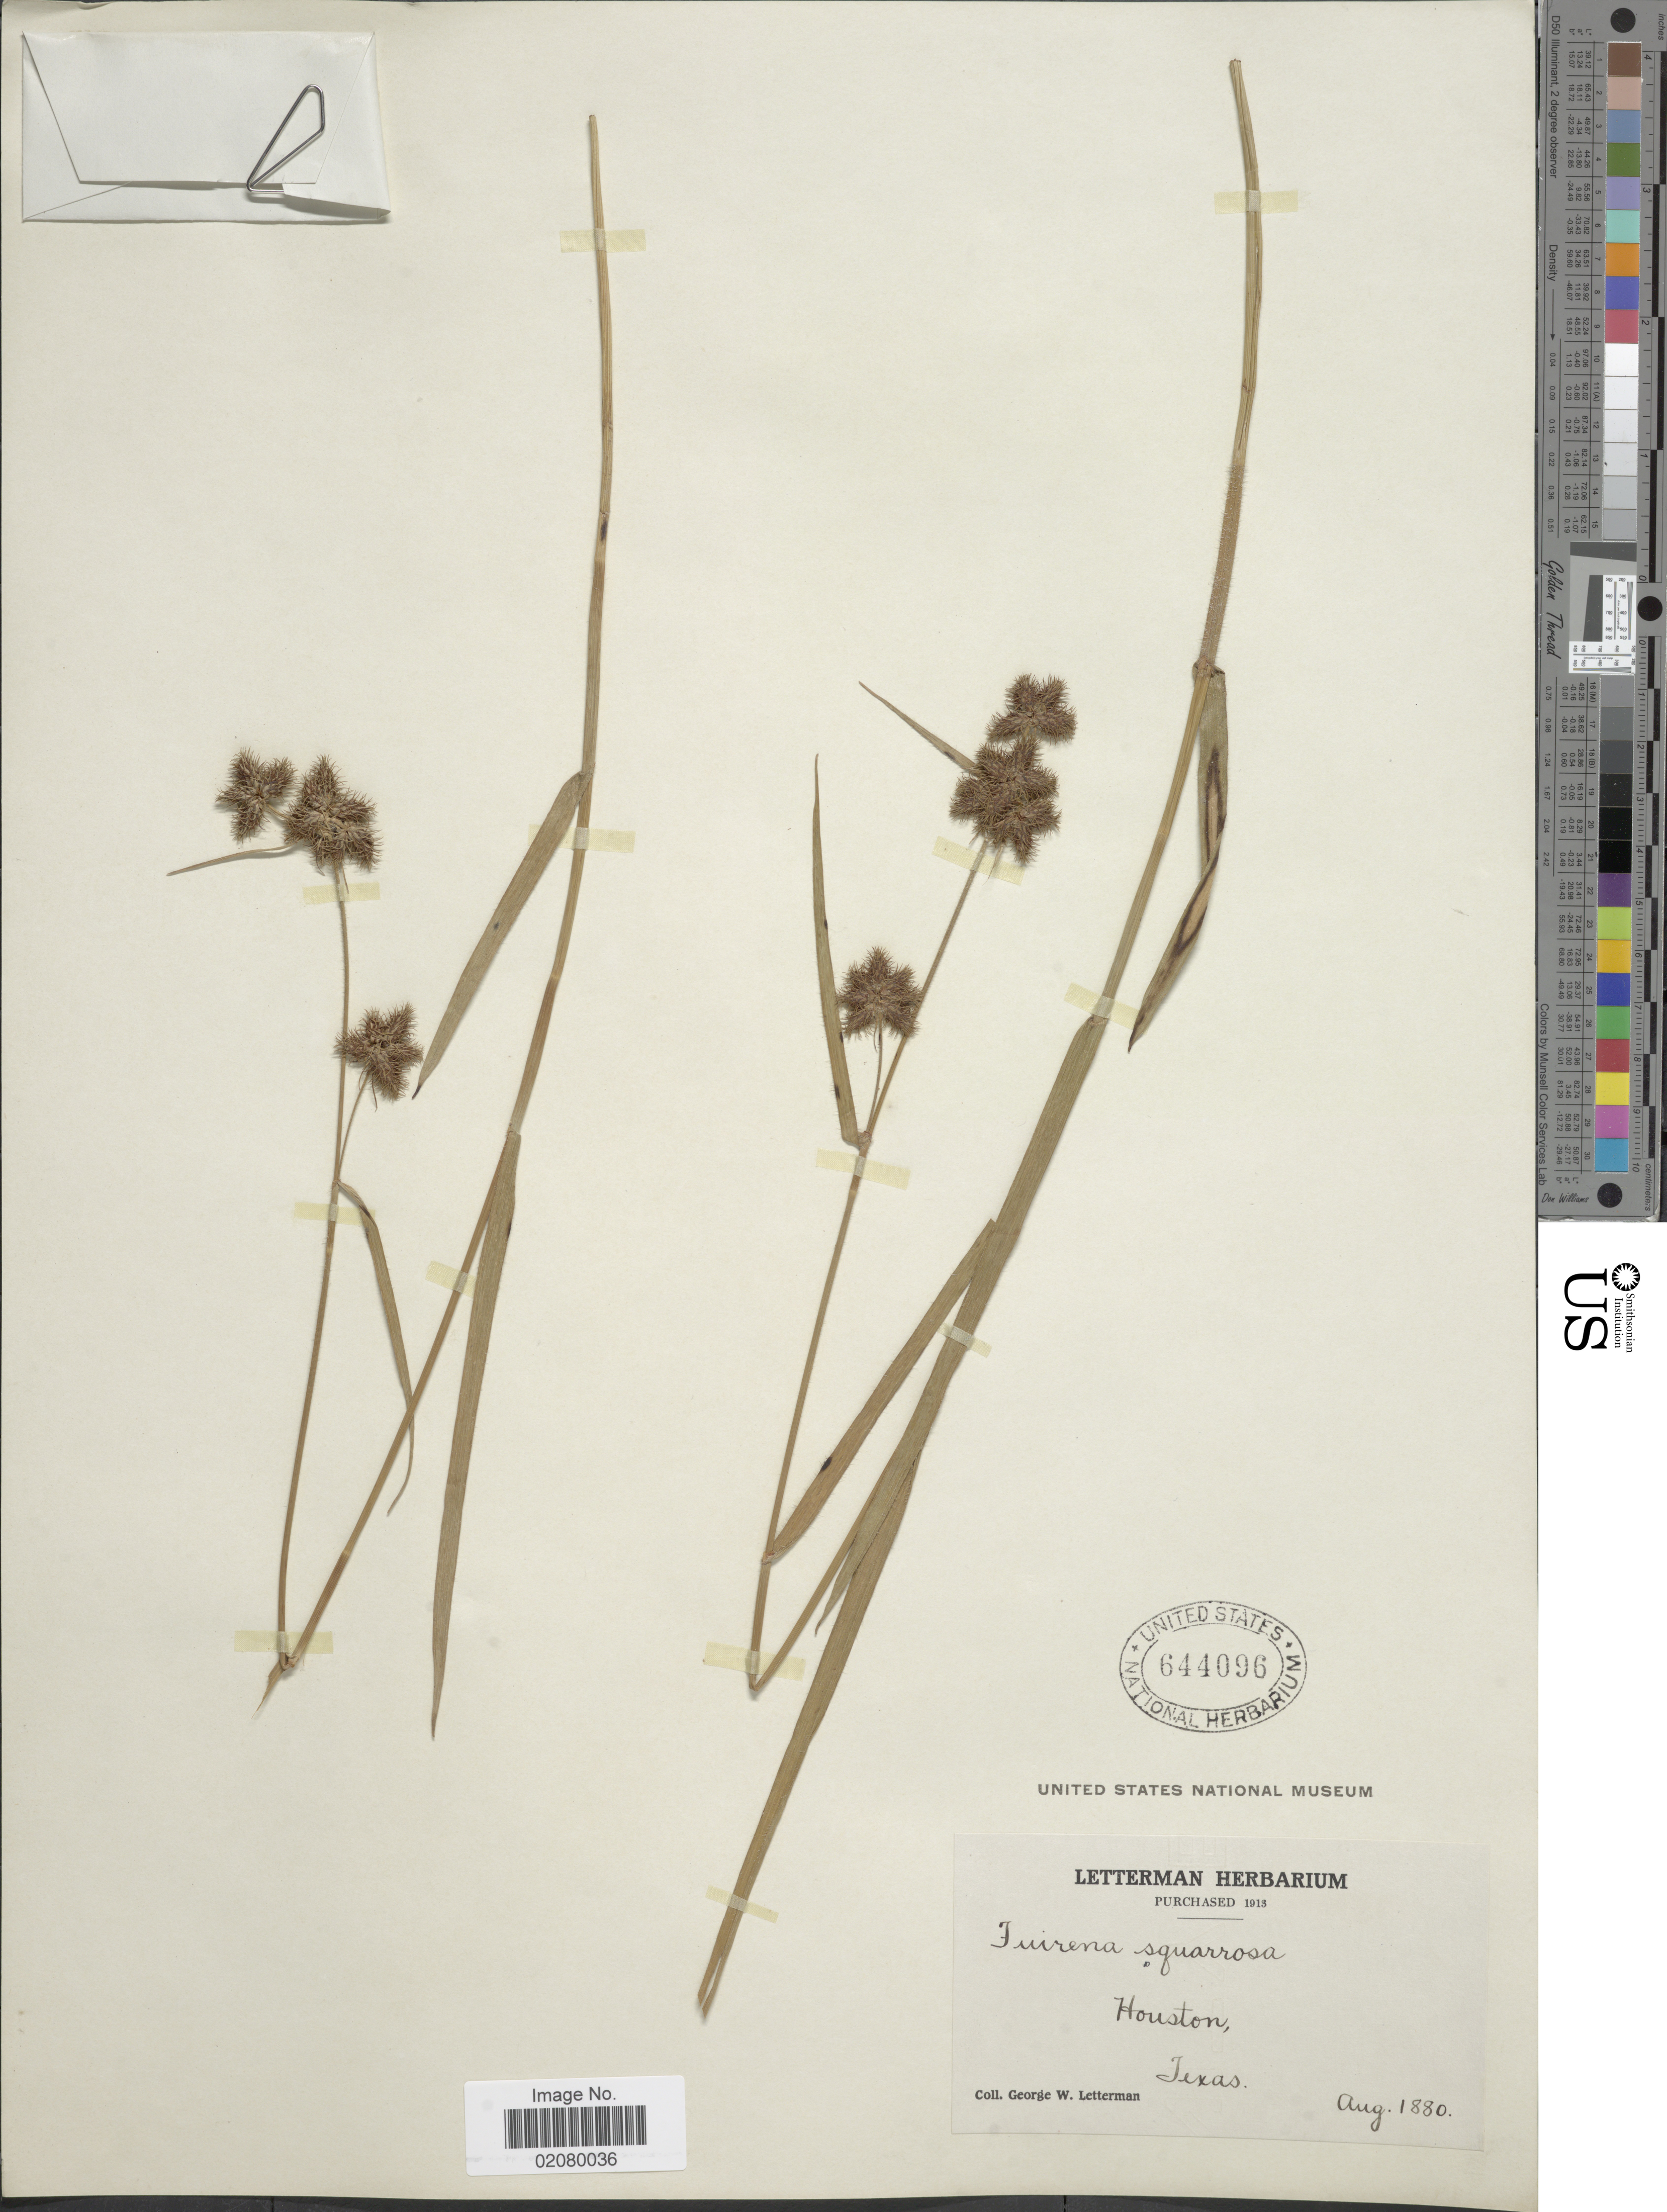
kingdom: Plantae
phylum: Tracheophyta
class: Liliopsida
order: Poales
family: Cyperaceae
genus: Fuirena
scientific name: Fuirena squarrosa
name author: Michx.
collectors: G. W. Letterman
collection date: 1880-08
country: United States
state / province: Texas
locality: Houston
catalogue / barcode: US 644096